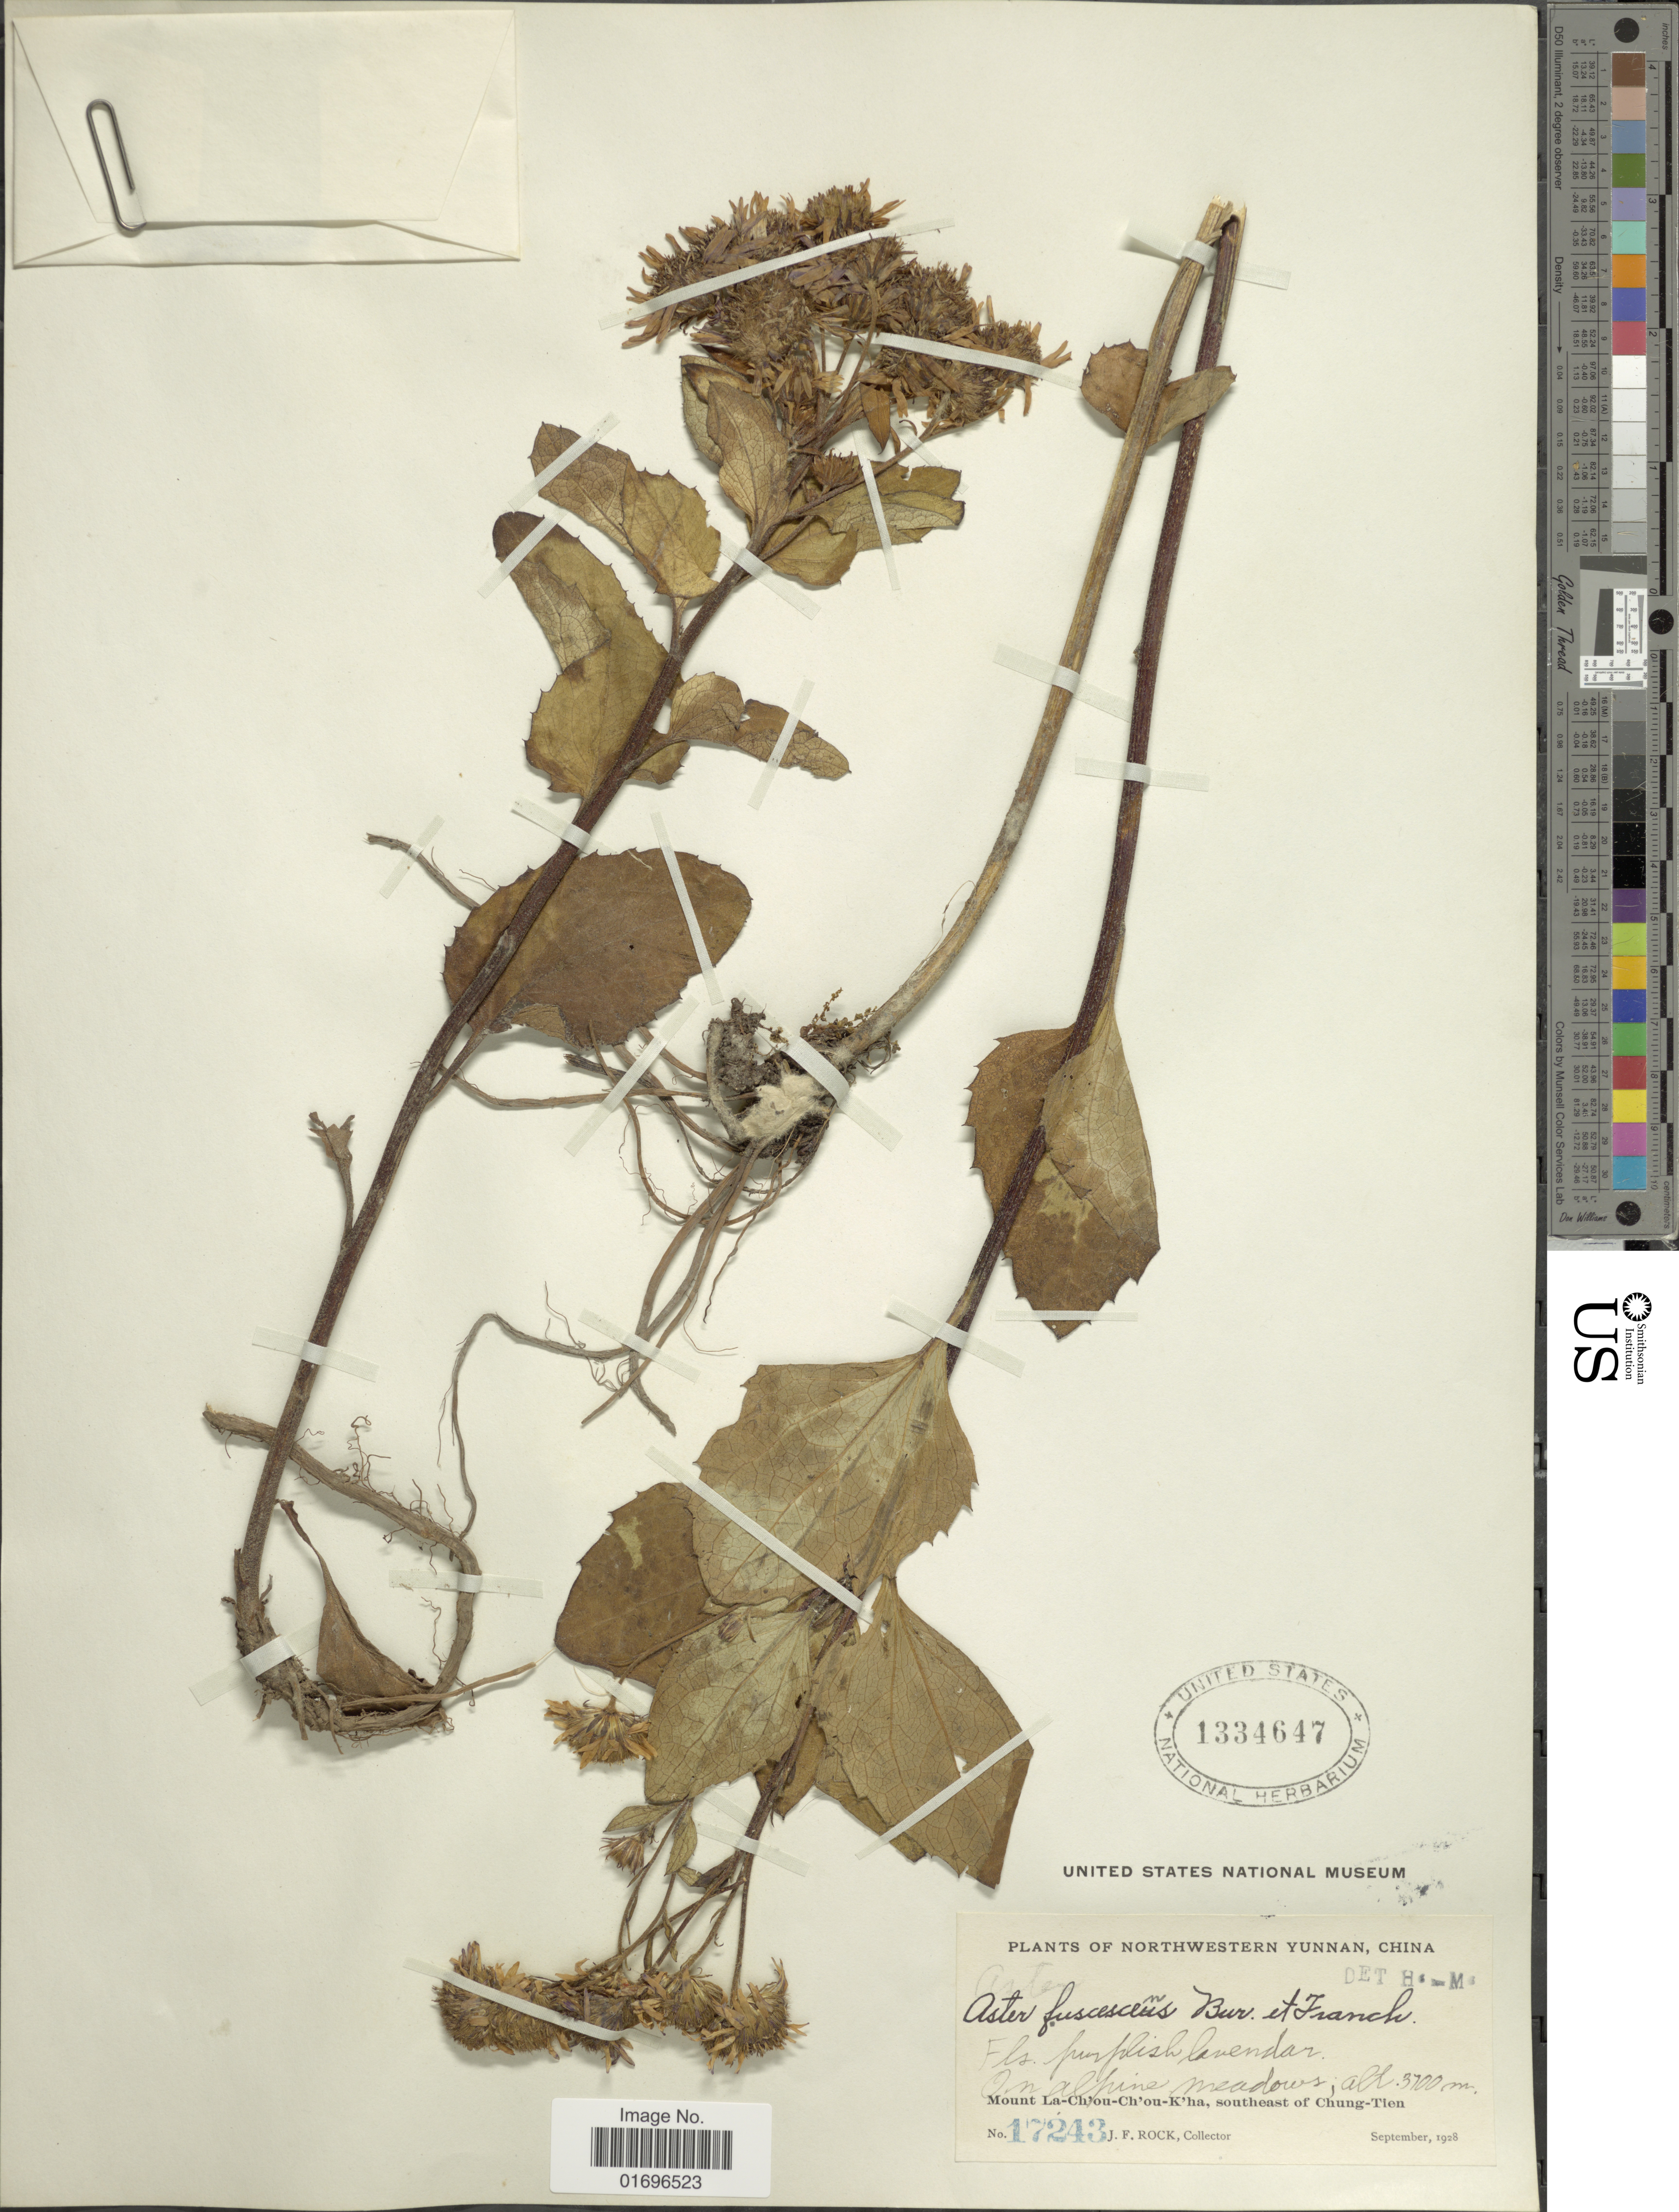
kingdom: Plantae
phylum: Tracheophyta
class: Magnoliopsida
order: Asterales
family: Asteraceae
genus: Aster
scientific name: Aster fuscescens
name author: Bureau & Franch.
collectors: J. Rock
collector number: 17243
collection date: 1928-09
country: China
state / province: Yunnan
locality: Northwestern Yunnan, China. Mount La-Ch'ou-Ch'ou-K'ha, southeast of Chung-Tien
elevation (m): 3700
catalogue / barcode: US 1334647